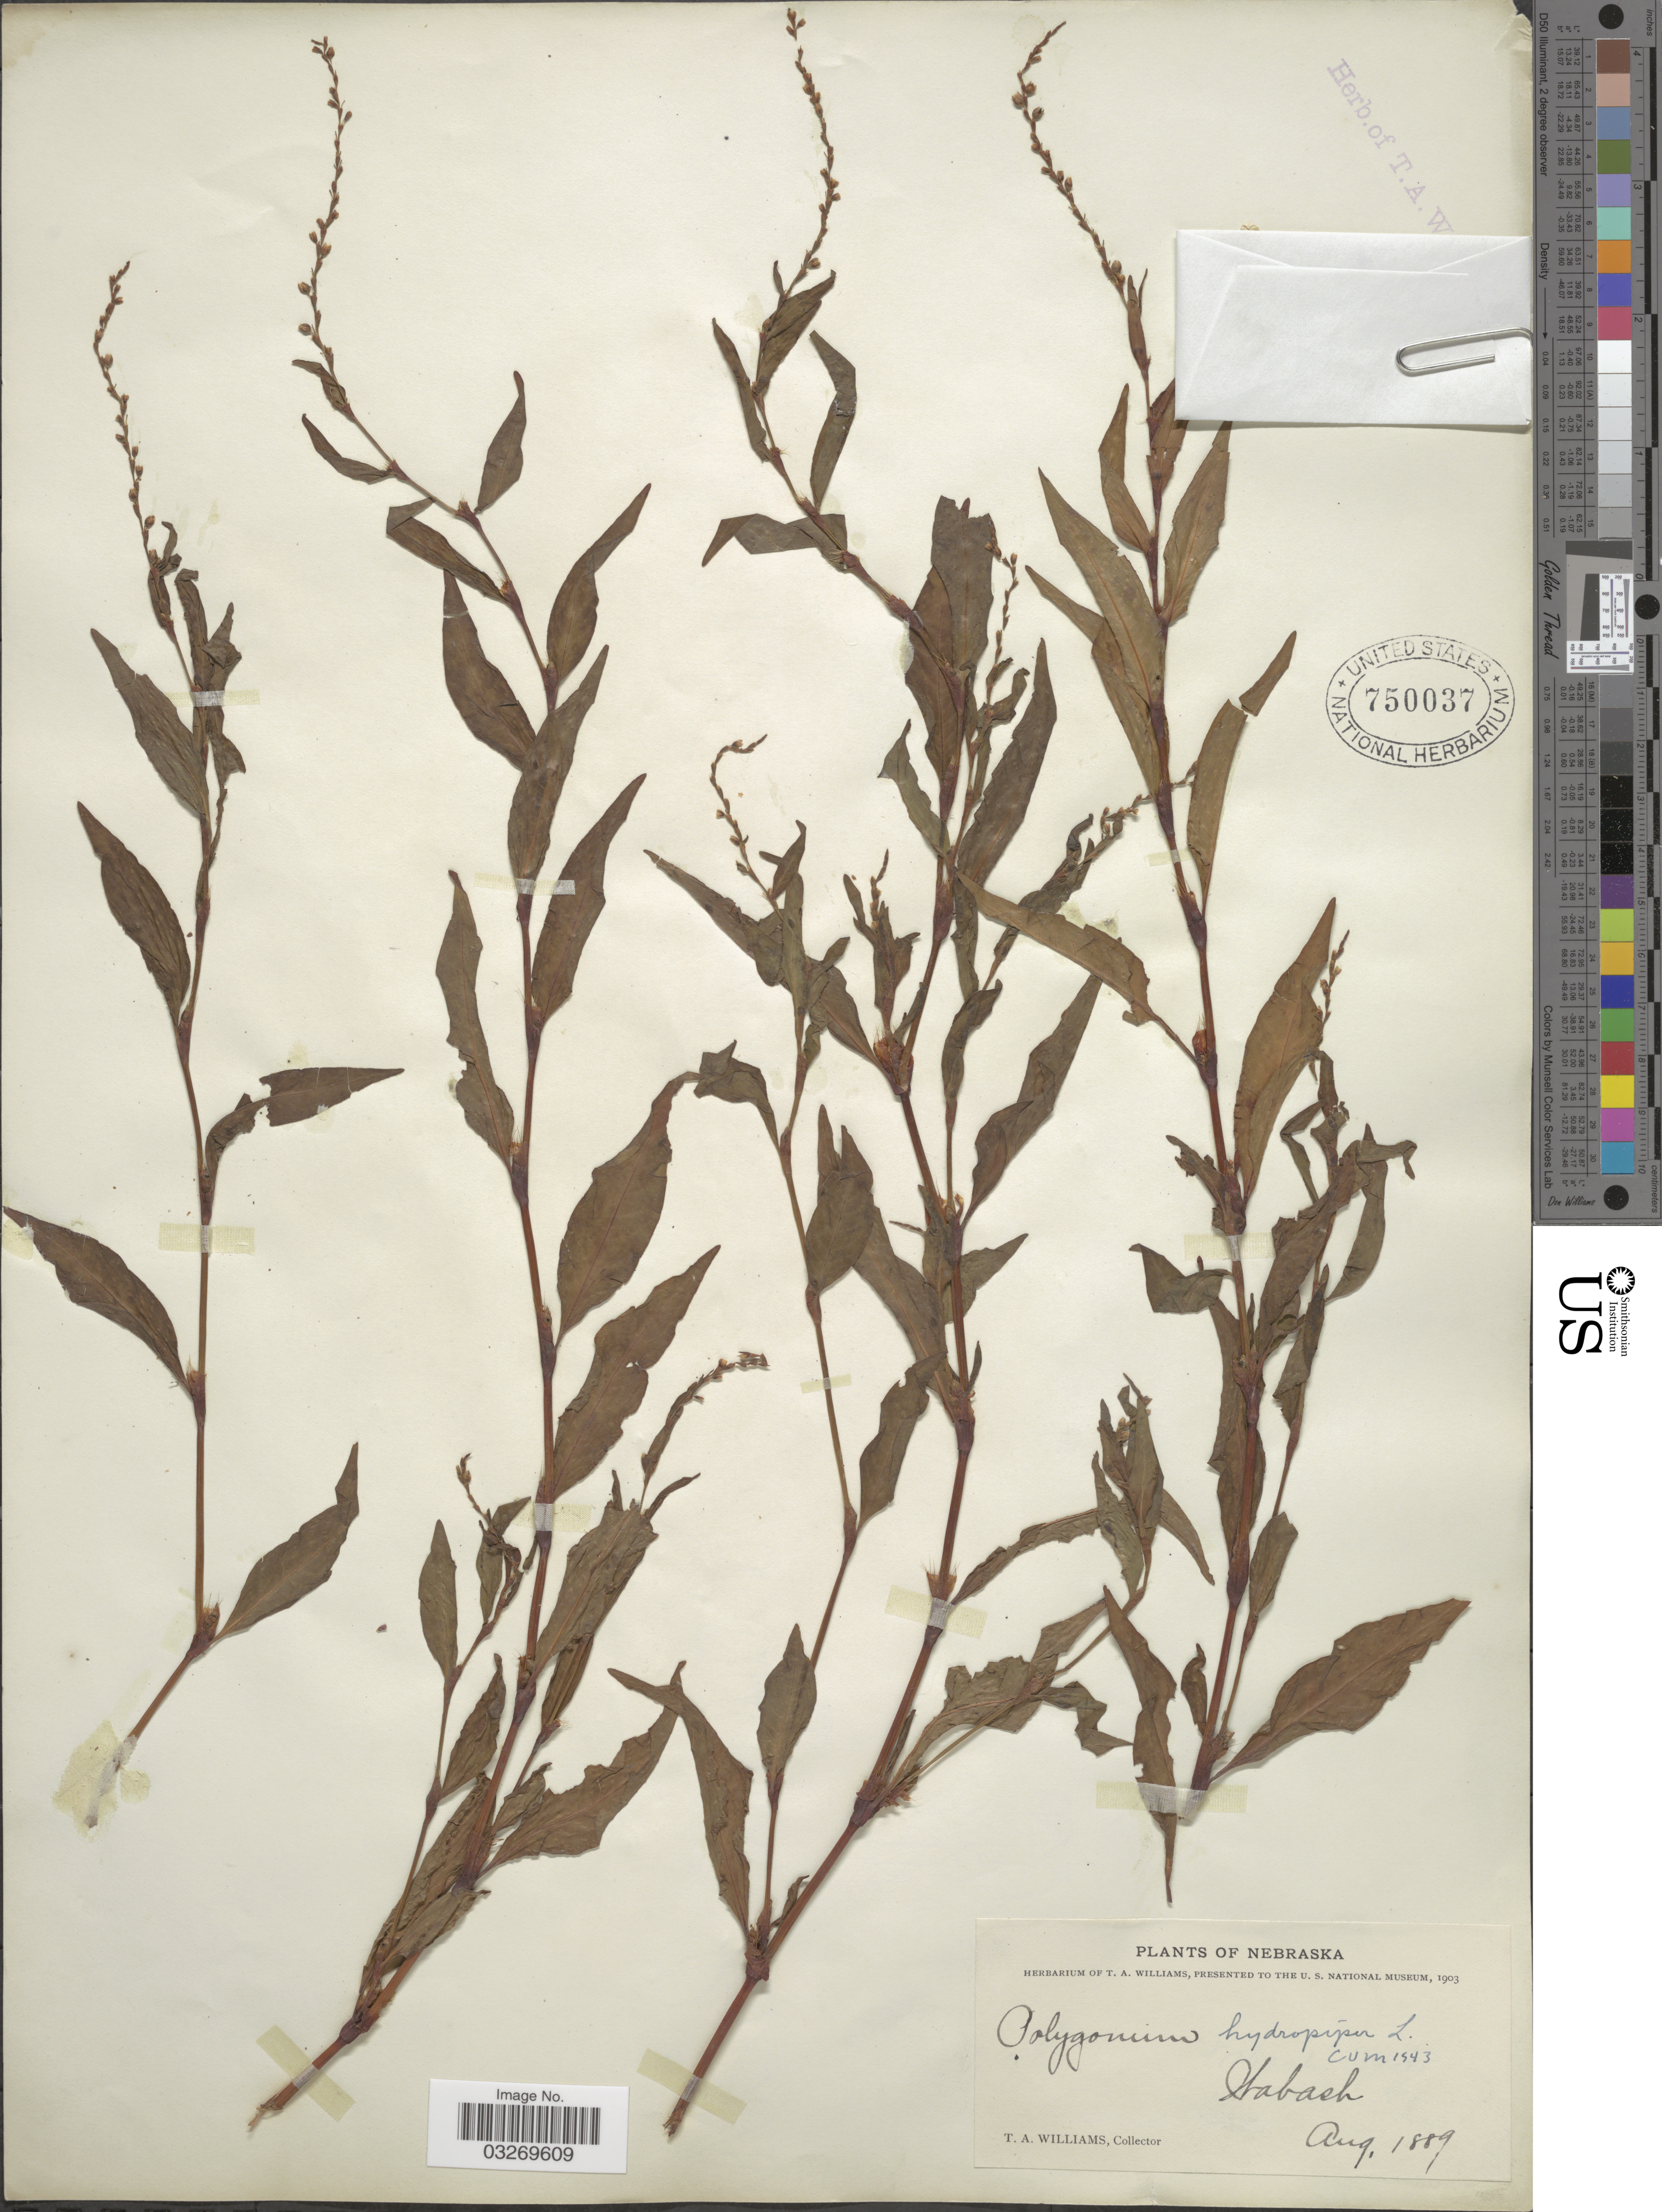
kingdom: Plantae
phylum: Tracheophyta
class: Magnoliopsida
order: Caryophyllales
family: Polygonaceae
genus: Persicaria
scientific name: Persicaria hydropiper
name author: (L.) Delarbre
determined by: Atha, D. E.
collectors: T. Williams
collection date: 1889-08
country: United States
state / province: Nebraska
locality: Wabash.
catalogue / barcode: US 750037